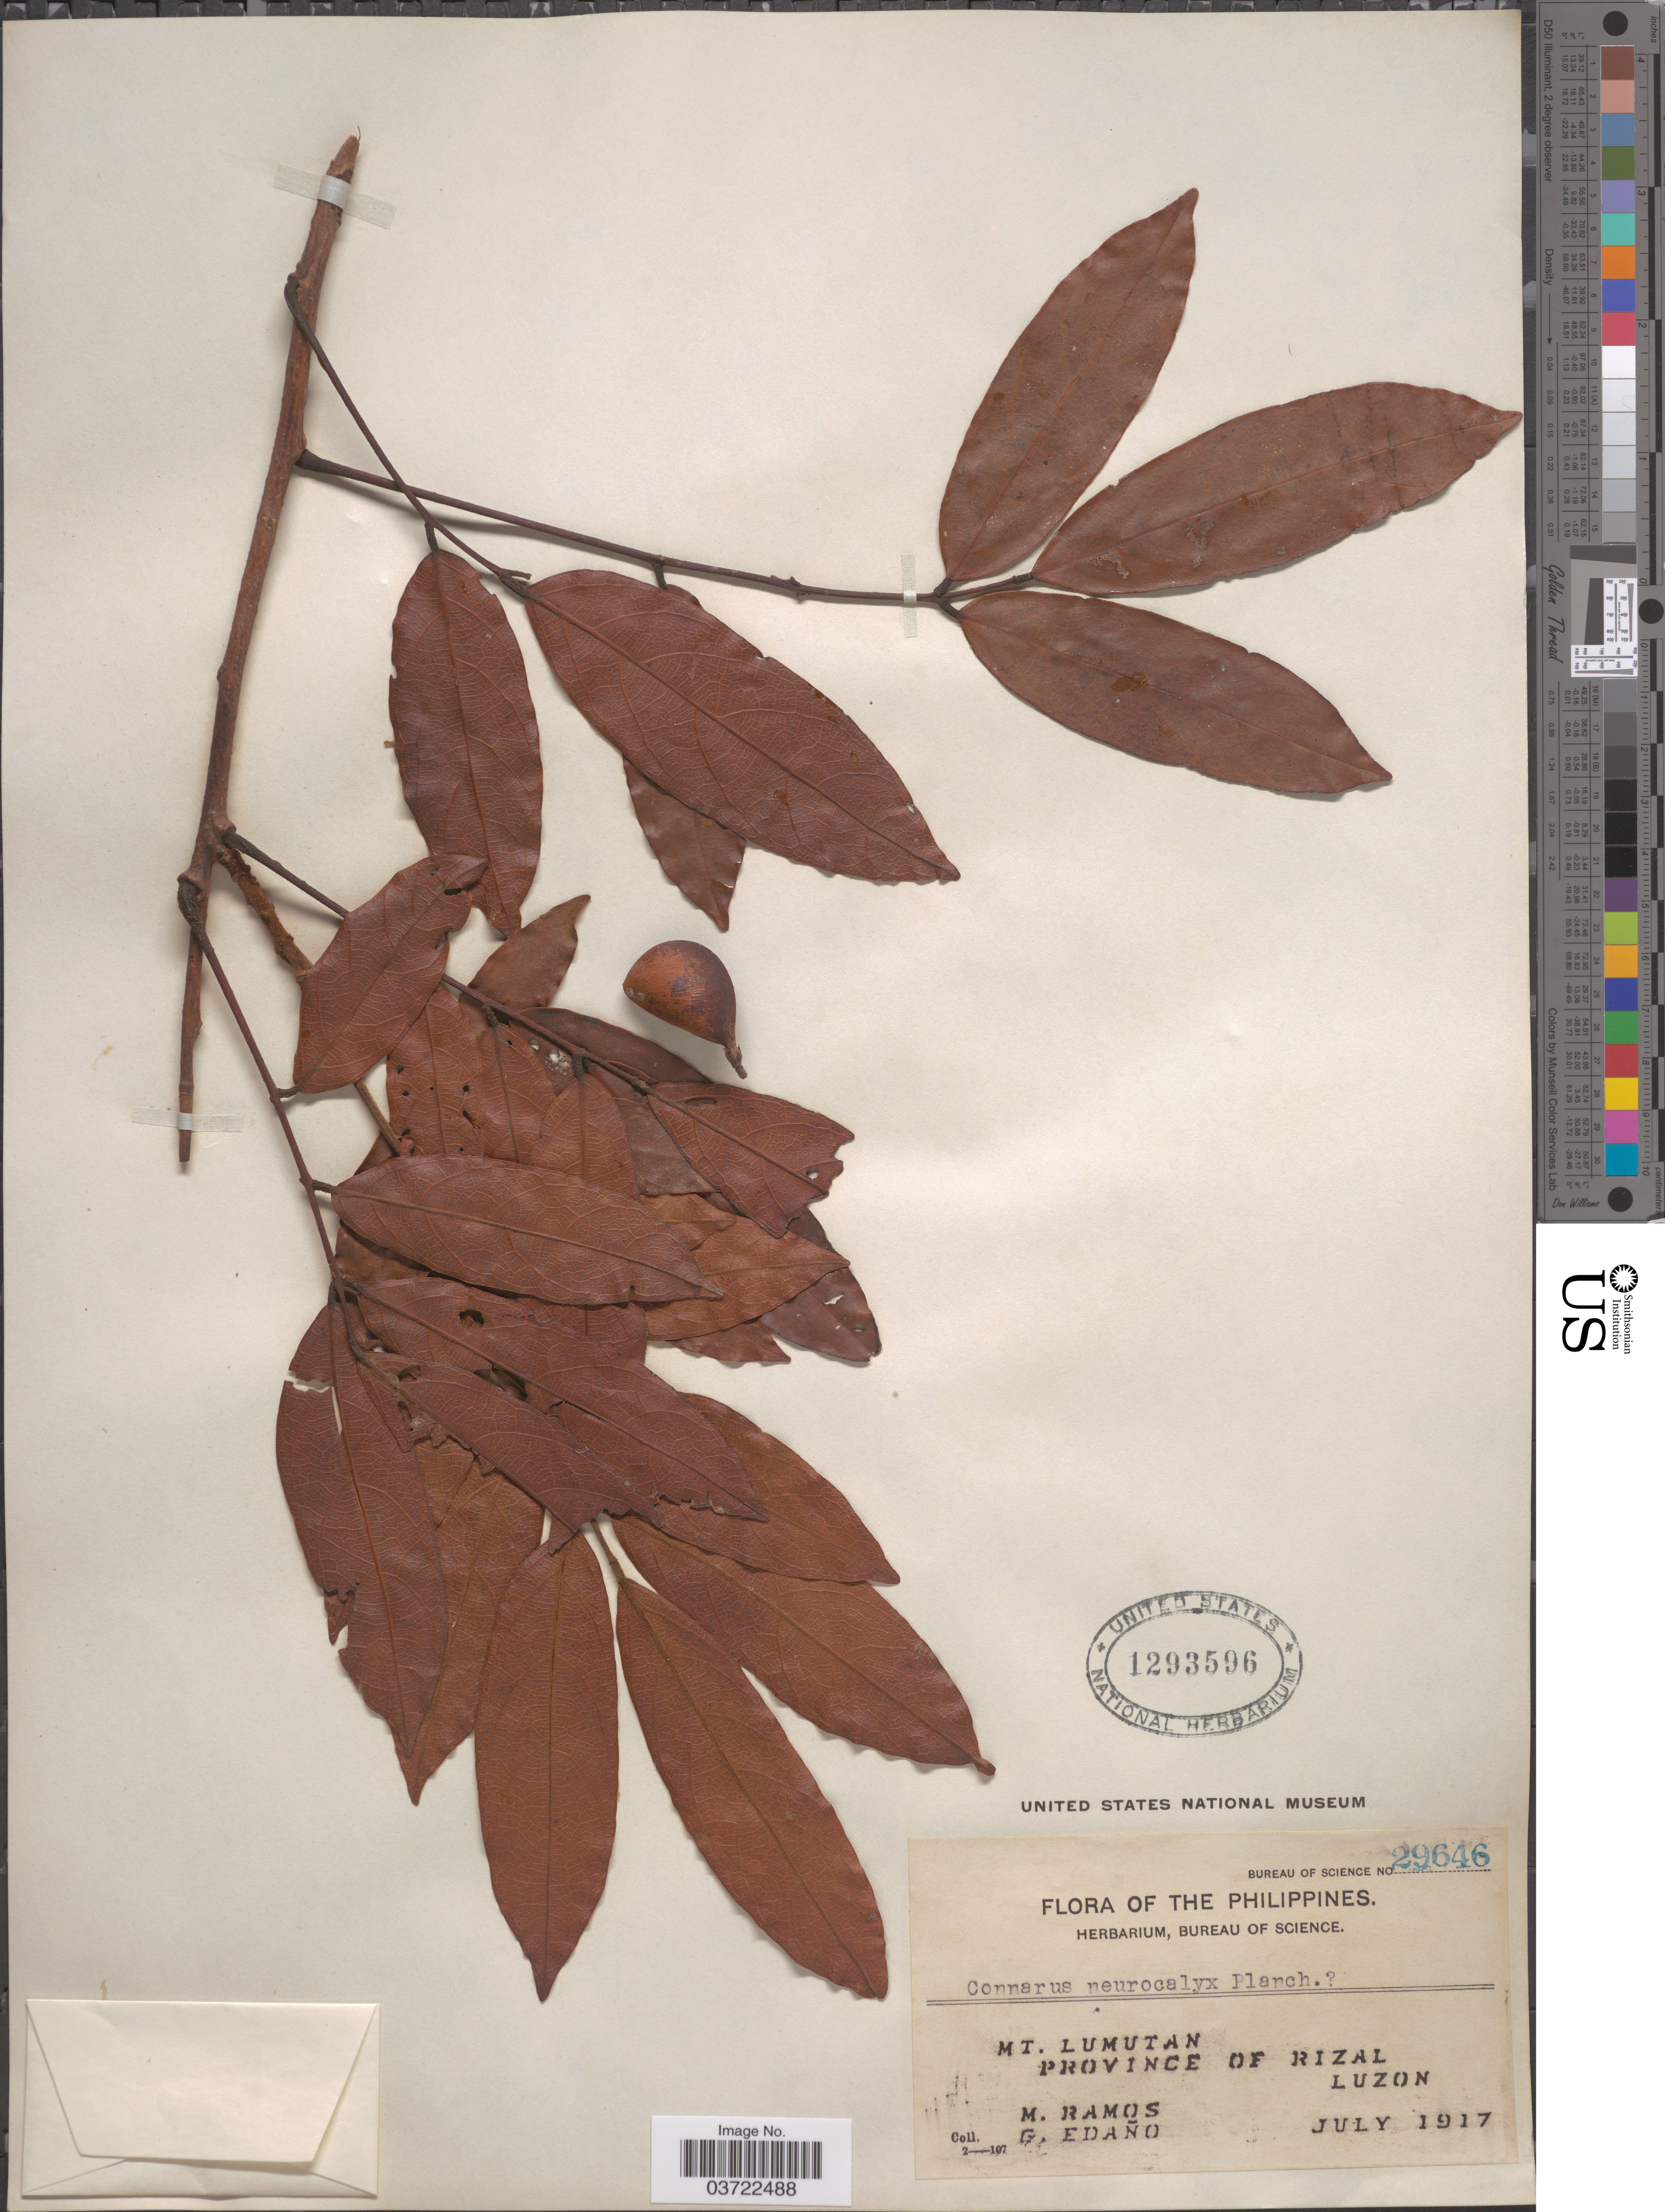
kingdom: Plantae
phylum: Tracheophyta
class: Magnoliopsida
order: Oxalidales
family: Connaraceae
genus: Connarus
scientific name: Connarus neurocalyx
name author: Planch.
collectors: M. Ramos & G. Edaño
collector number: Bureau of Science 29646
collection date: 1917-07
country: Philippines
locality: Mt. Lumutan, Province of Rizal, Luzon.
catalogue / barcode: US 1293596